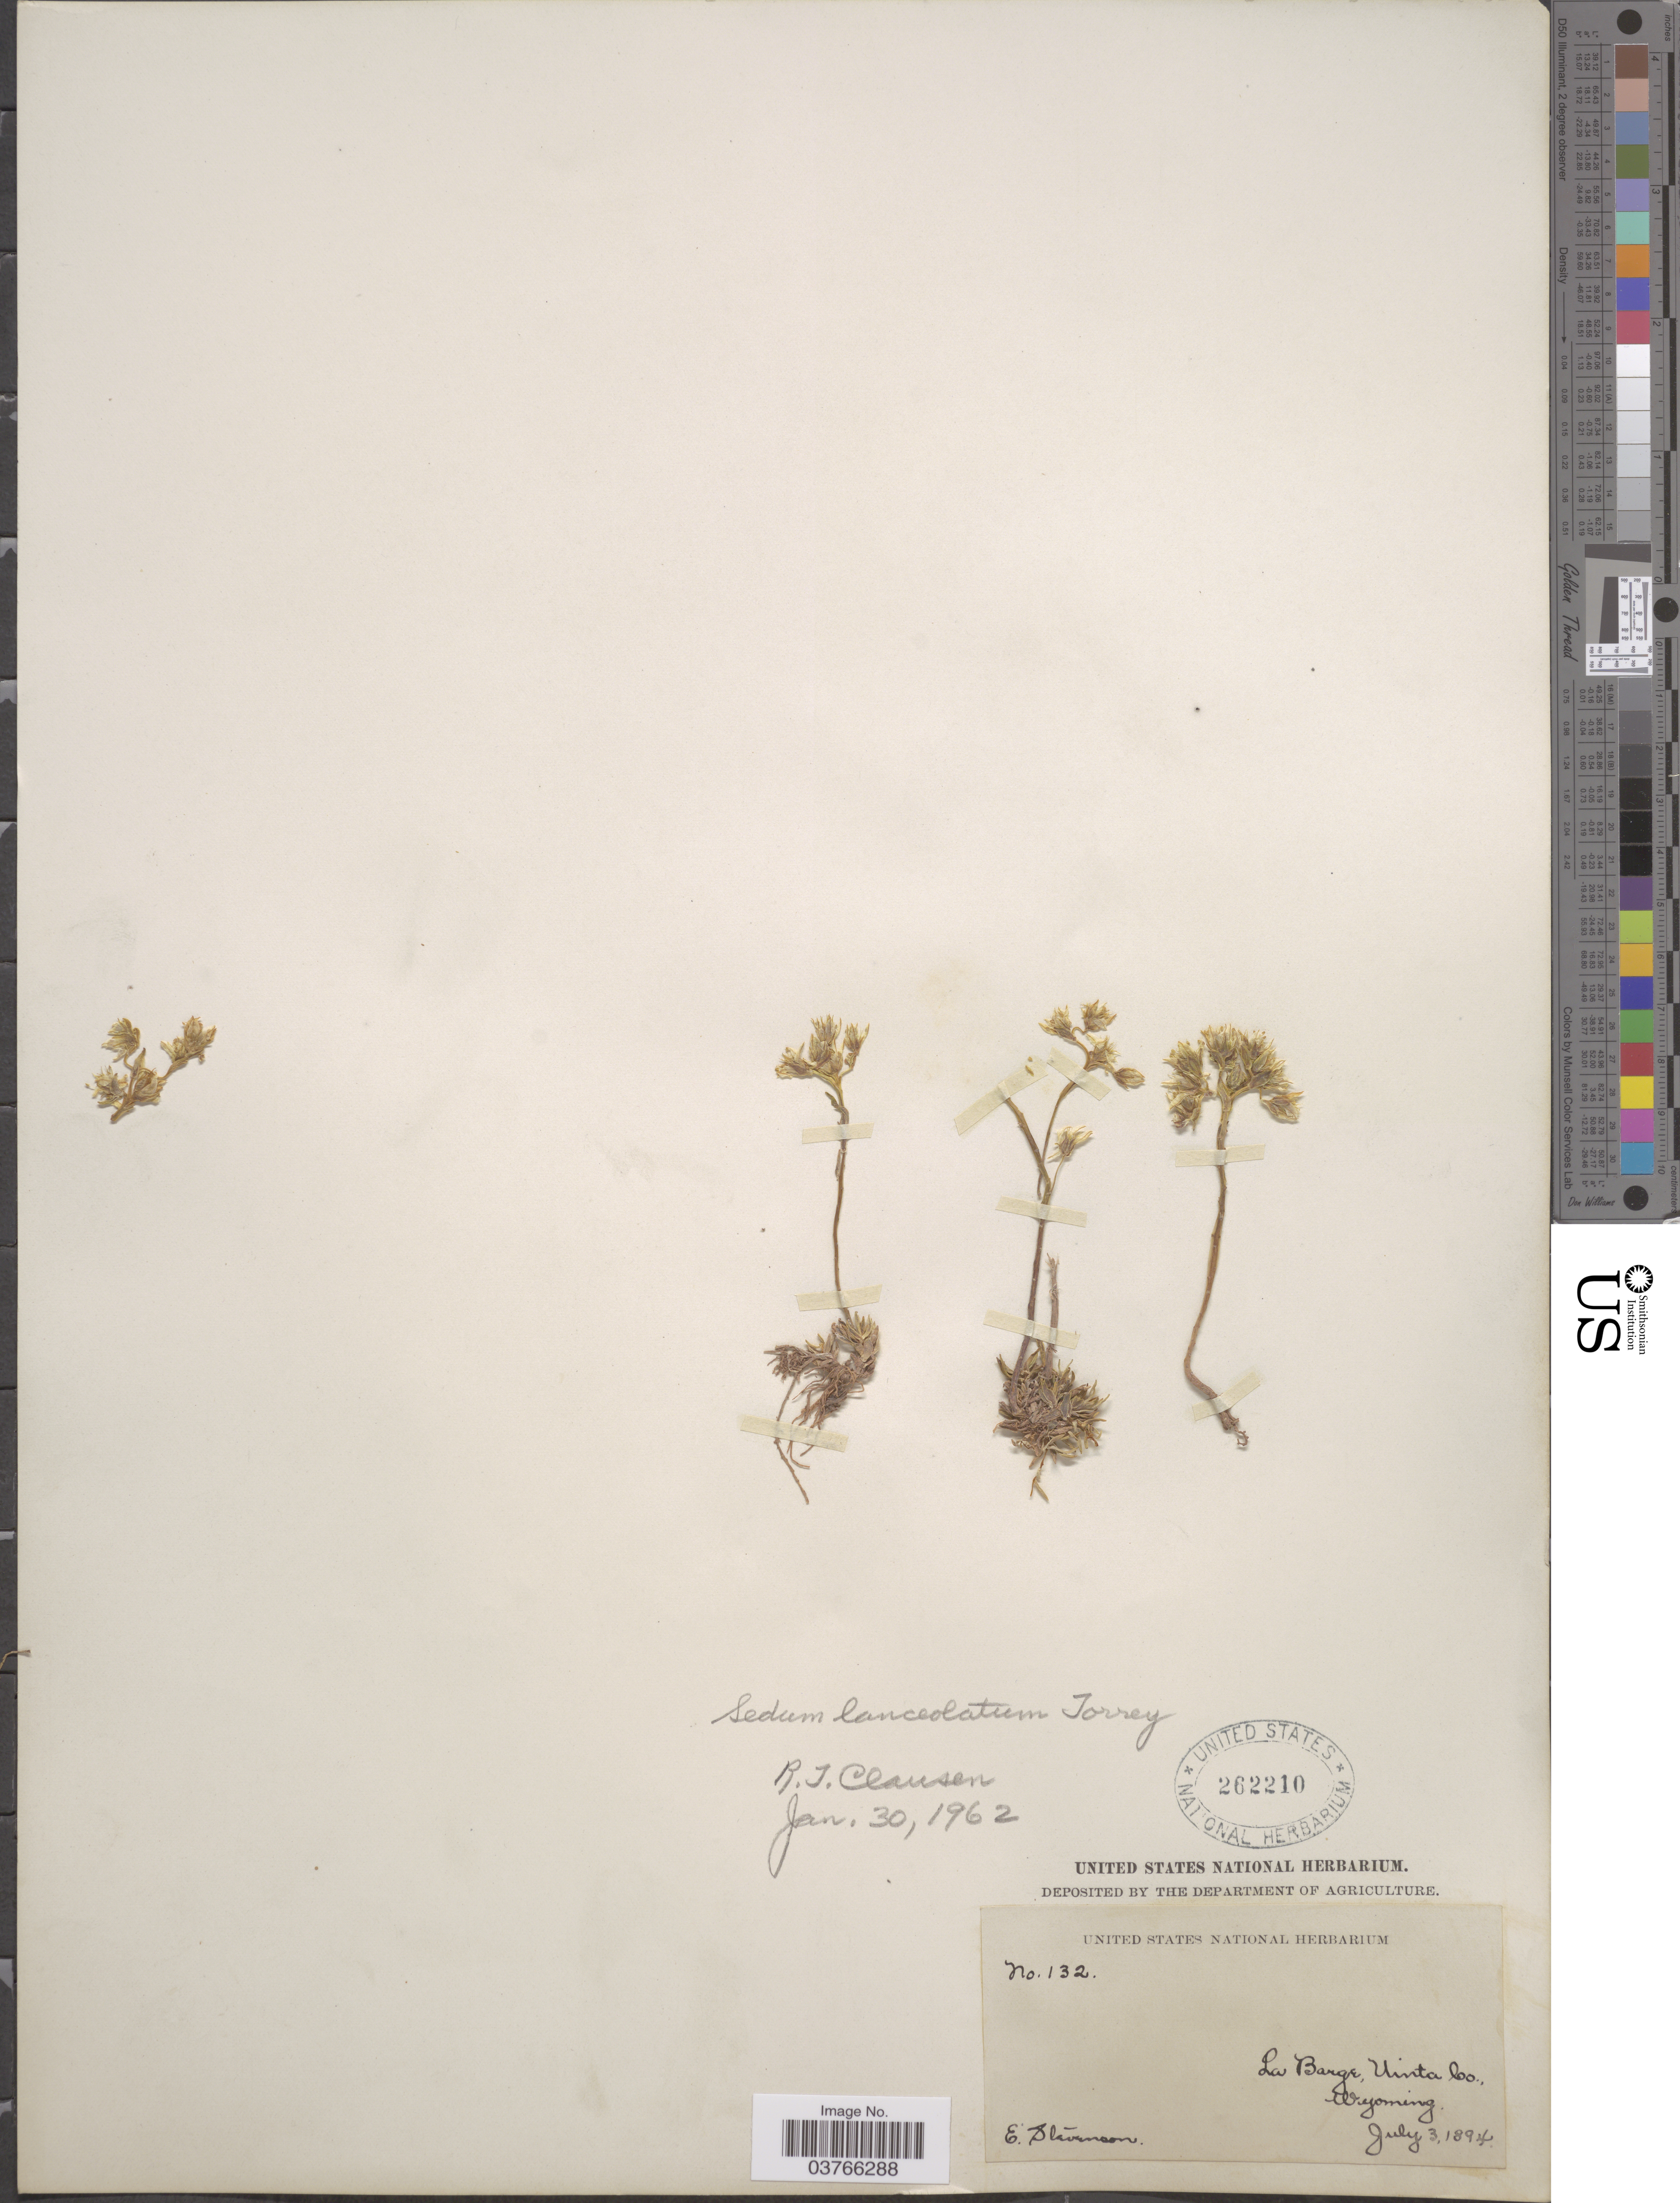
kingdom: Plantae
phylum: Tracheophyta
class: Magnoliopsida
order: Saxifragales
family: Crassulaceae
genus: Sedum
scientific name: Sedum lanceolatum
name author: Torr.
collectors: E. Stevenson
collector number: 132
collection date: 1894-07-03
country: United States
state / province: Wyoming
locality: La Barge, Uinta Co.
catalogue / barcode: US 262210